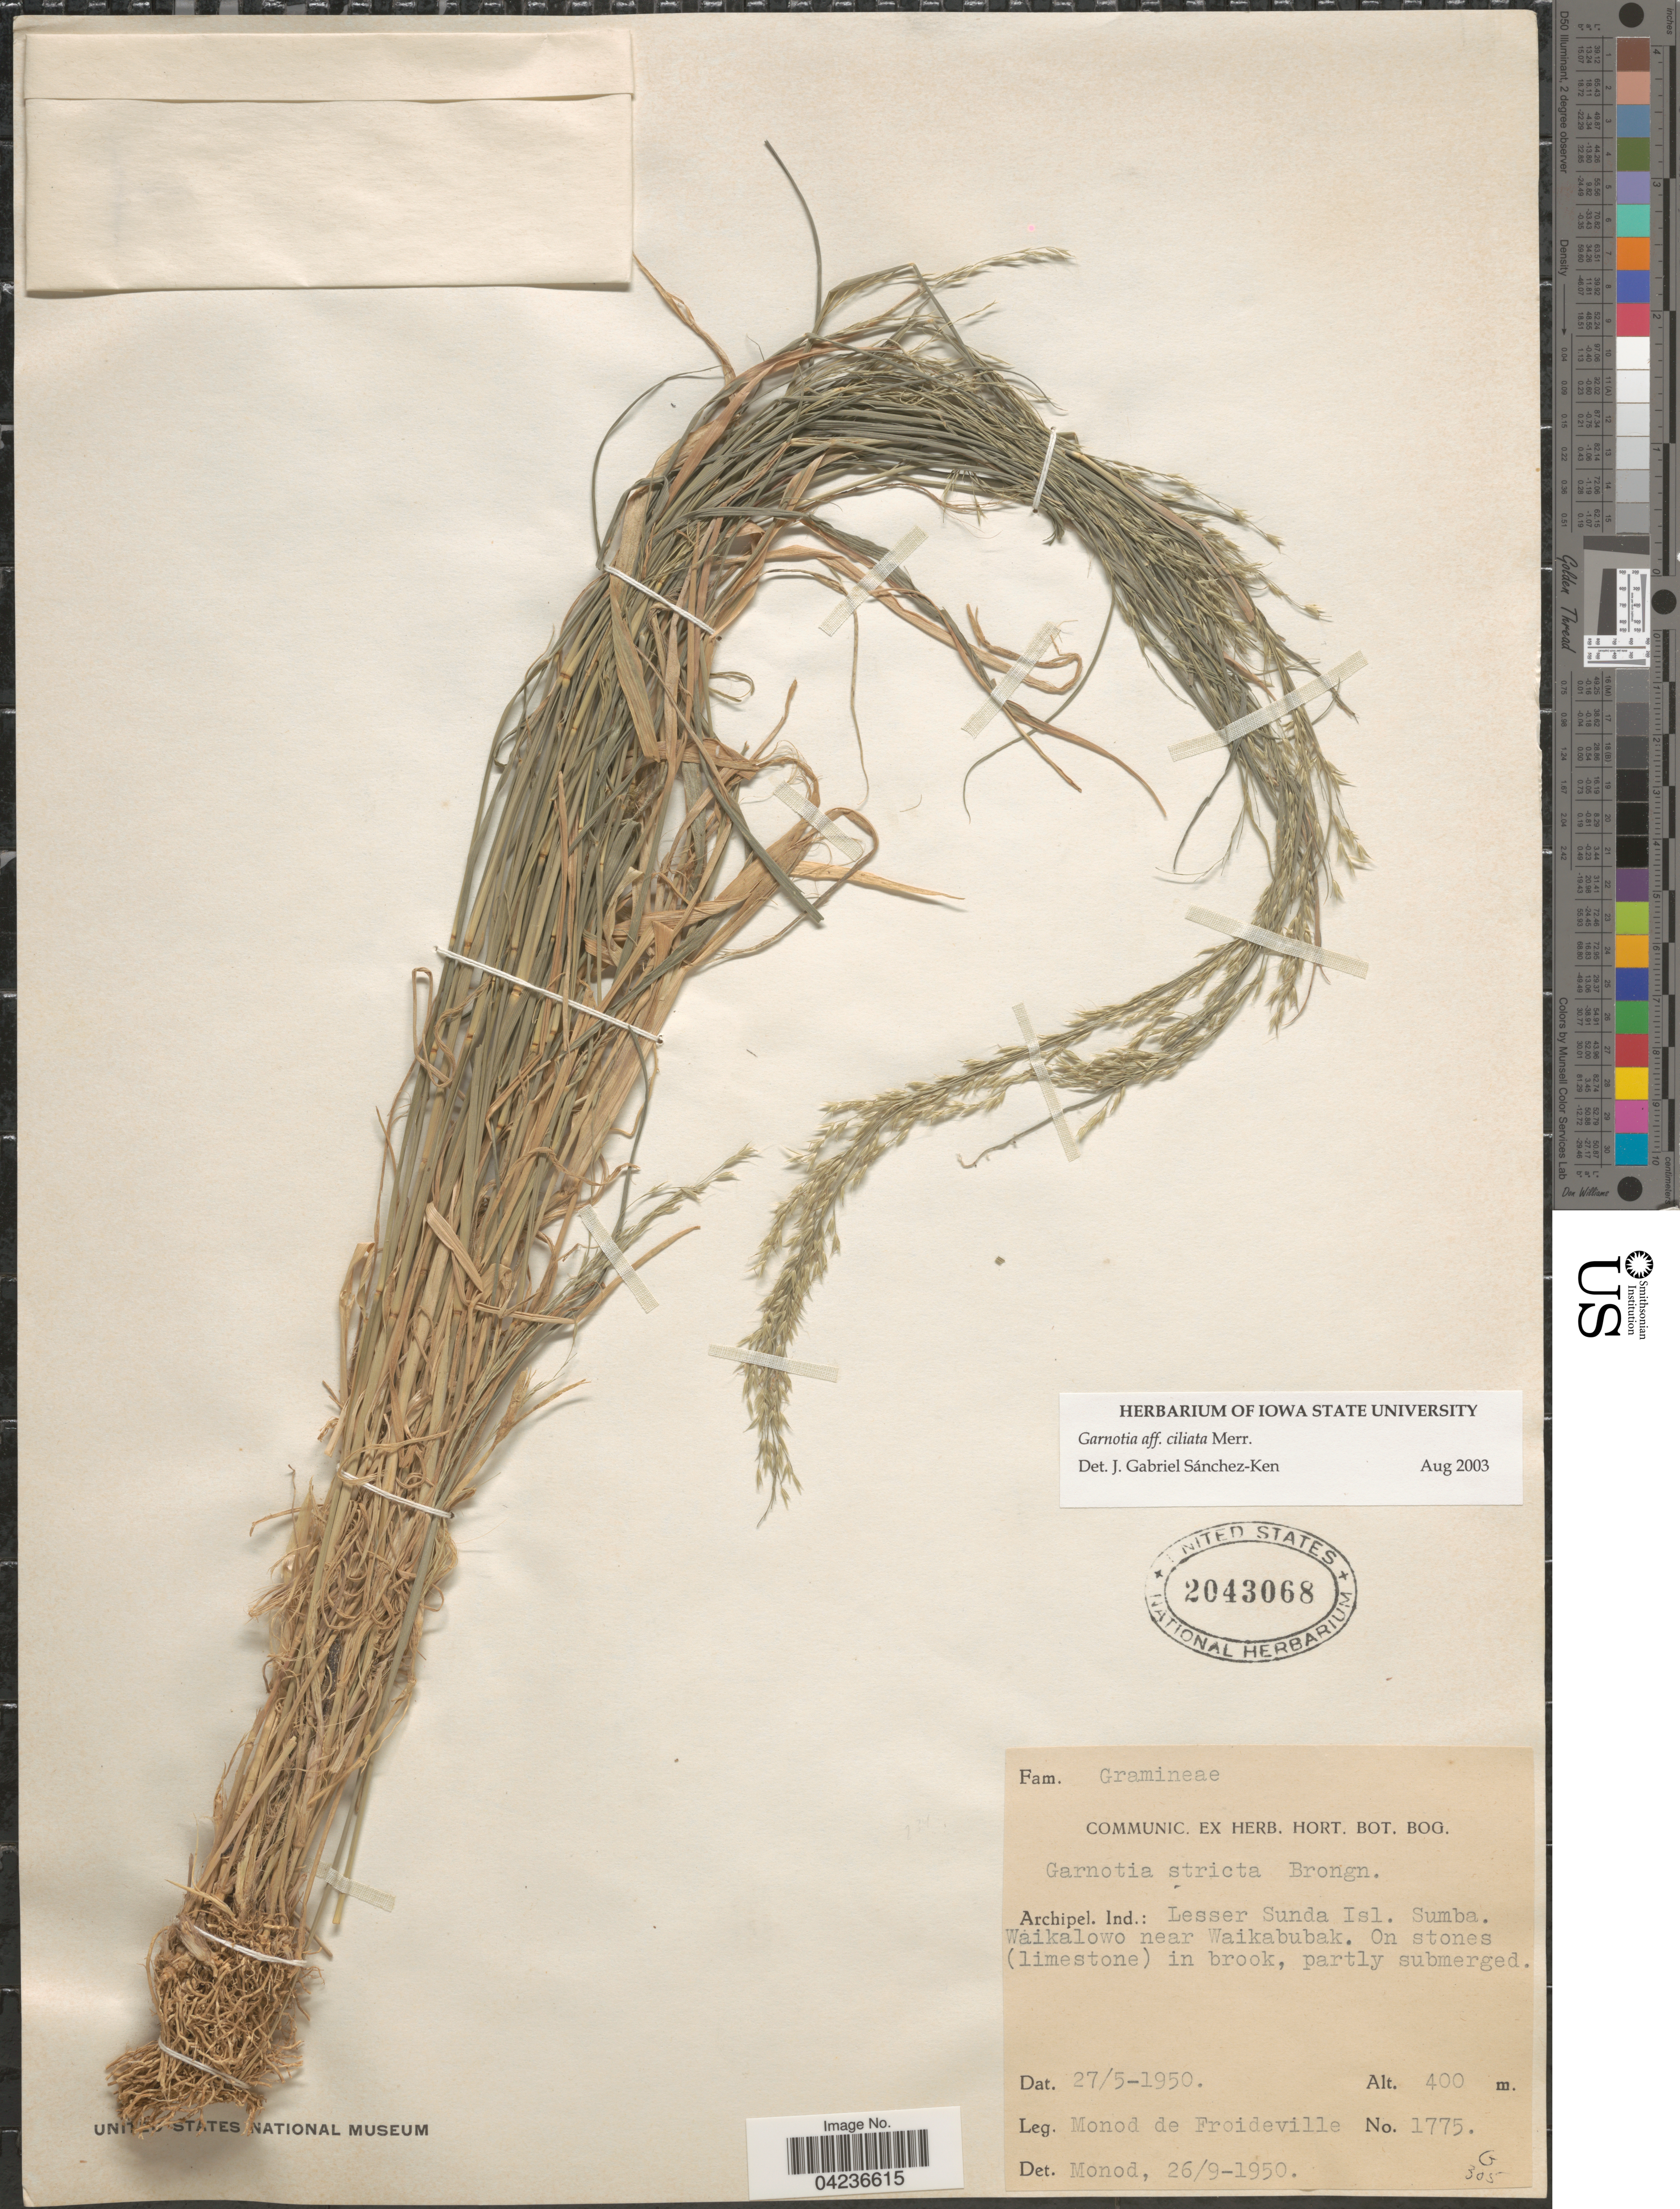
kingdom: Plantae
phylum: Tracheophyta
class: Liliopsida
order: Poales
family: Poaceae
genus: Garnotia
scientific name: Garnotia ciliata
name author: Merr.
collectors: C. Monod de Froideville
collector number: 1775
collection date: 1950-05-27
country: Indonesia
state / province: Nusa Tenggara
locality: Archipel. Ind.: Lesser Sunda Isl. Sumba. Waikalowo near Waikabubak.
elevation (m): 400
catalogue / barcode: US 2043068